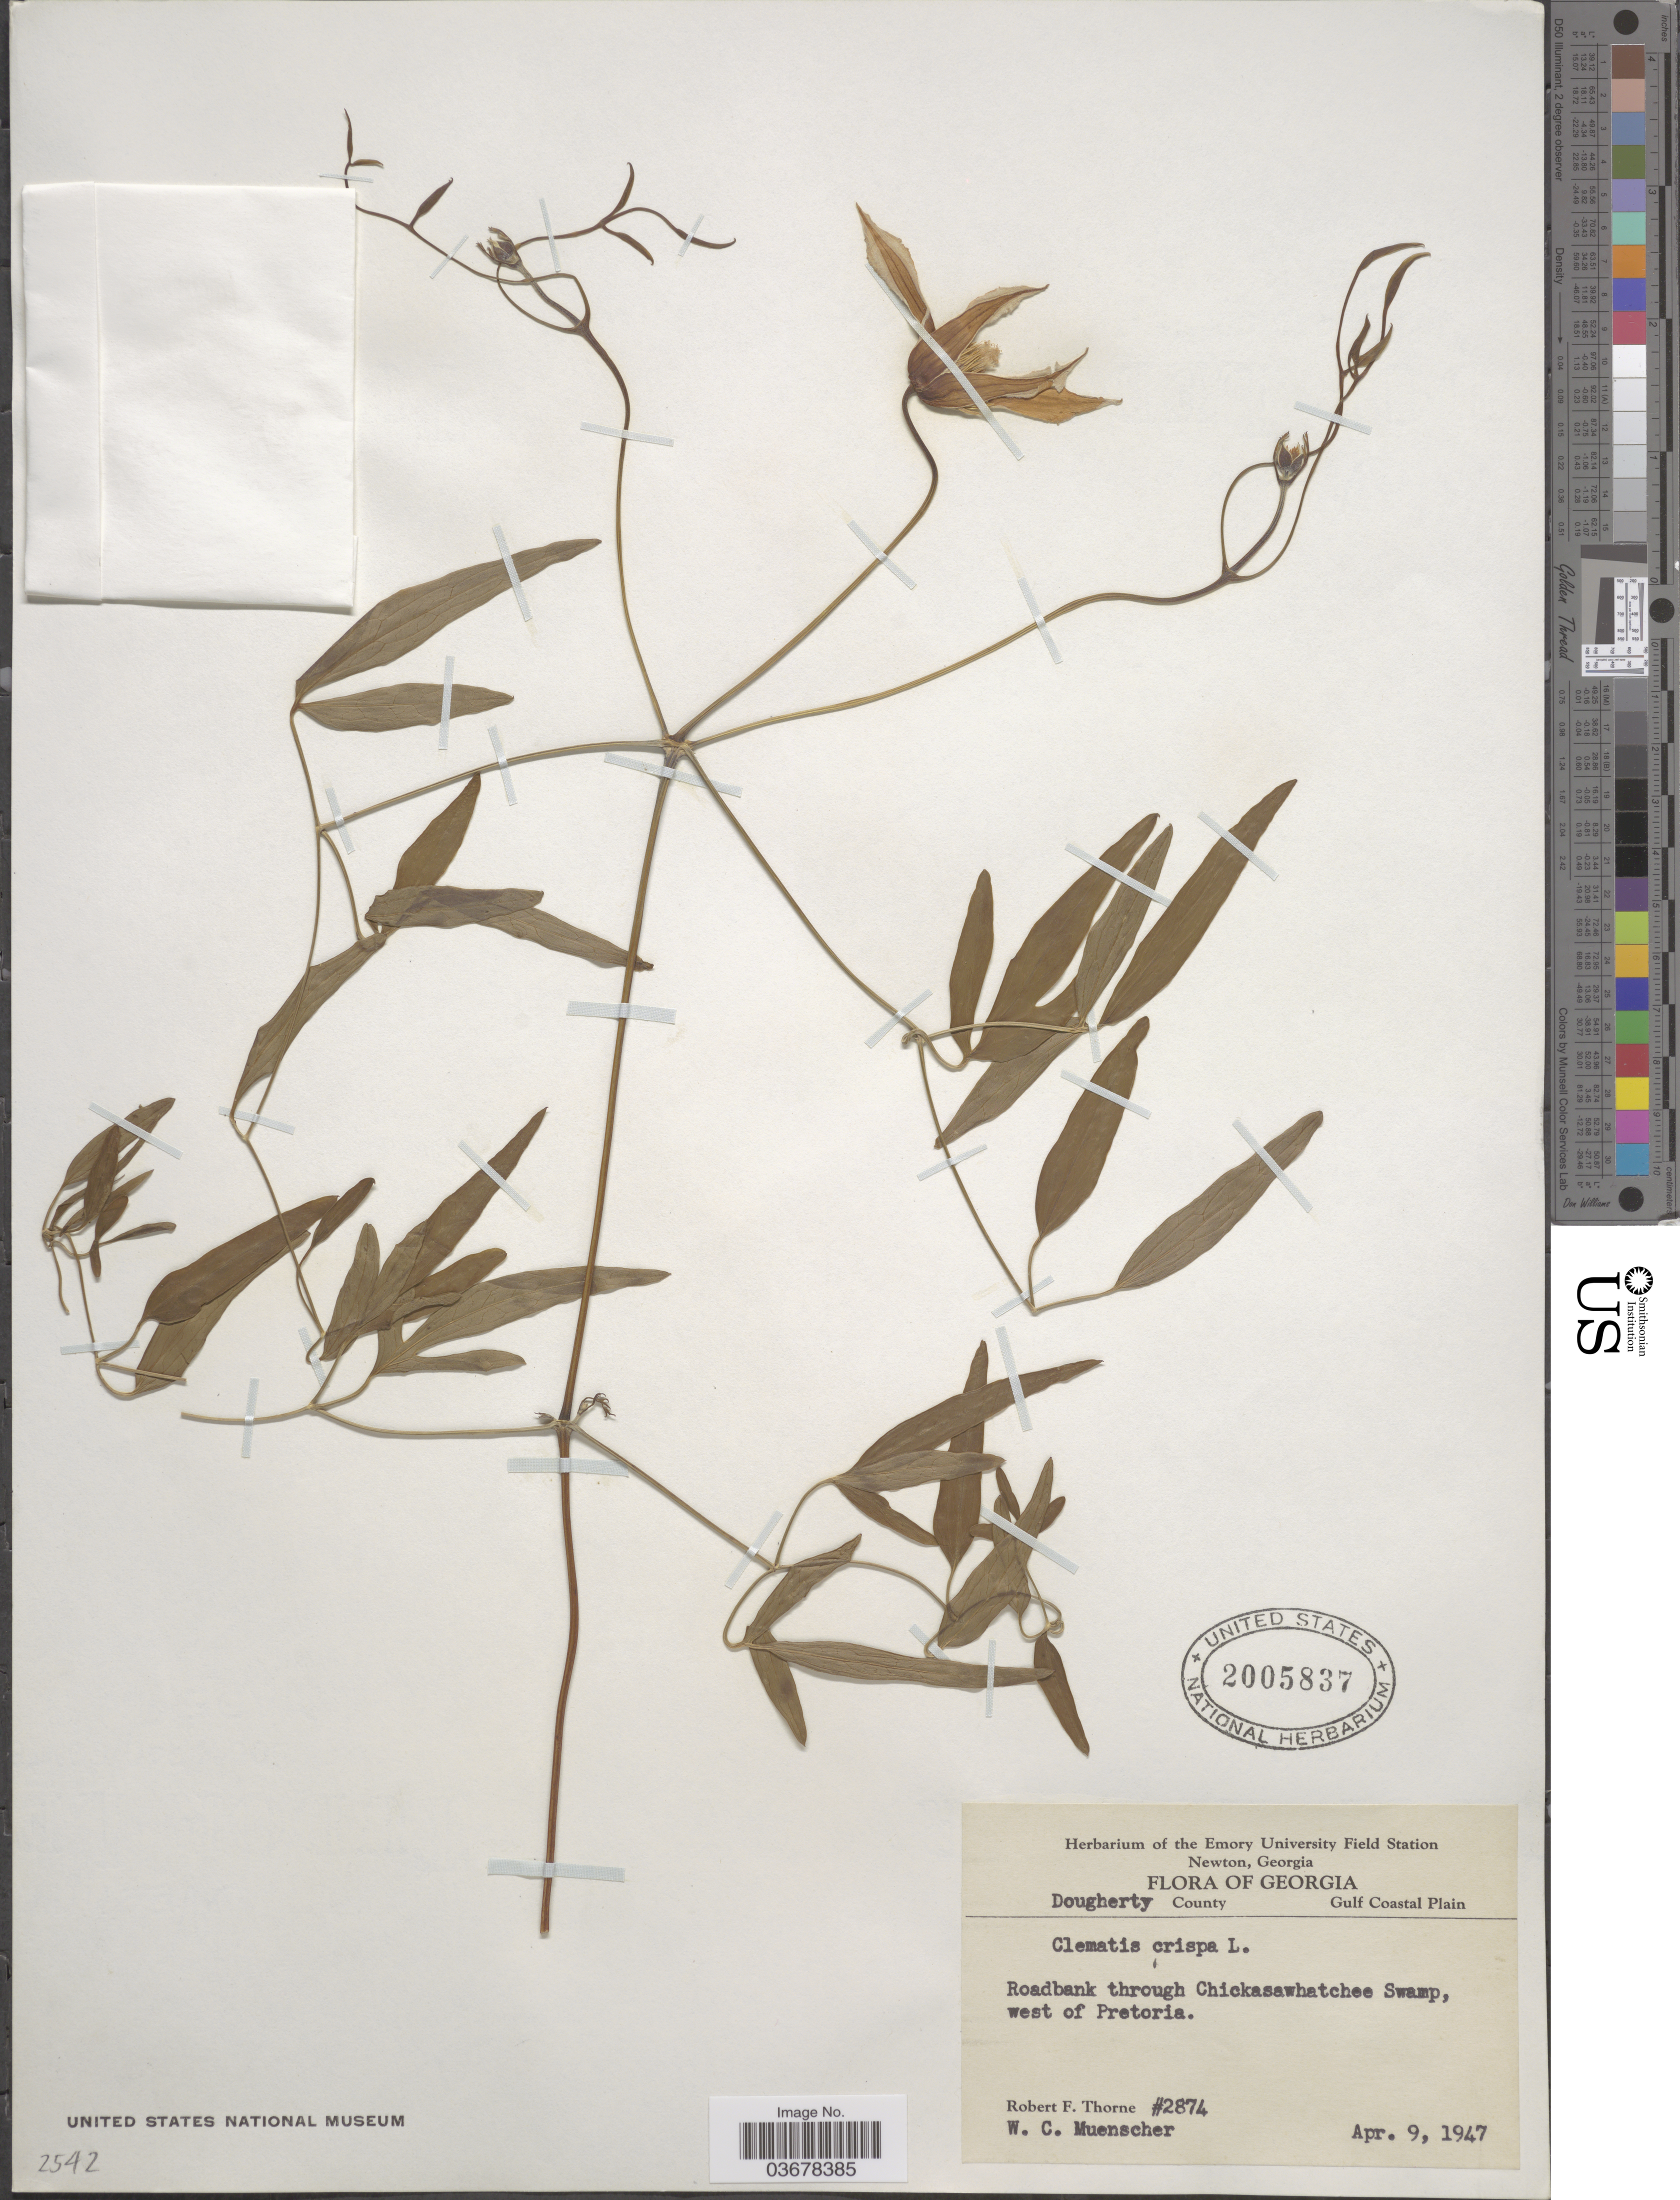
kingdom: Plantae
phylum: Tracheophyta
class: Magnoliopsida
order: Ranunculales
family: Ranunculaceae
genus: Clematis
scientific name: Clematis viorna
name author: L.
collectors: R. F. Thorne & W. Muenscher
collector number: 2874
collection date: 1947-04-09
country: United States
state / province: Georgia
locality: Dougherty County. Gulf Coastal Plain. Roadbank through Chickasawhatchee Swamp, west of Pretoria.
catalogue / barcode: US 2005837